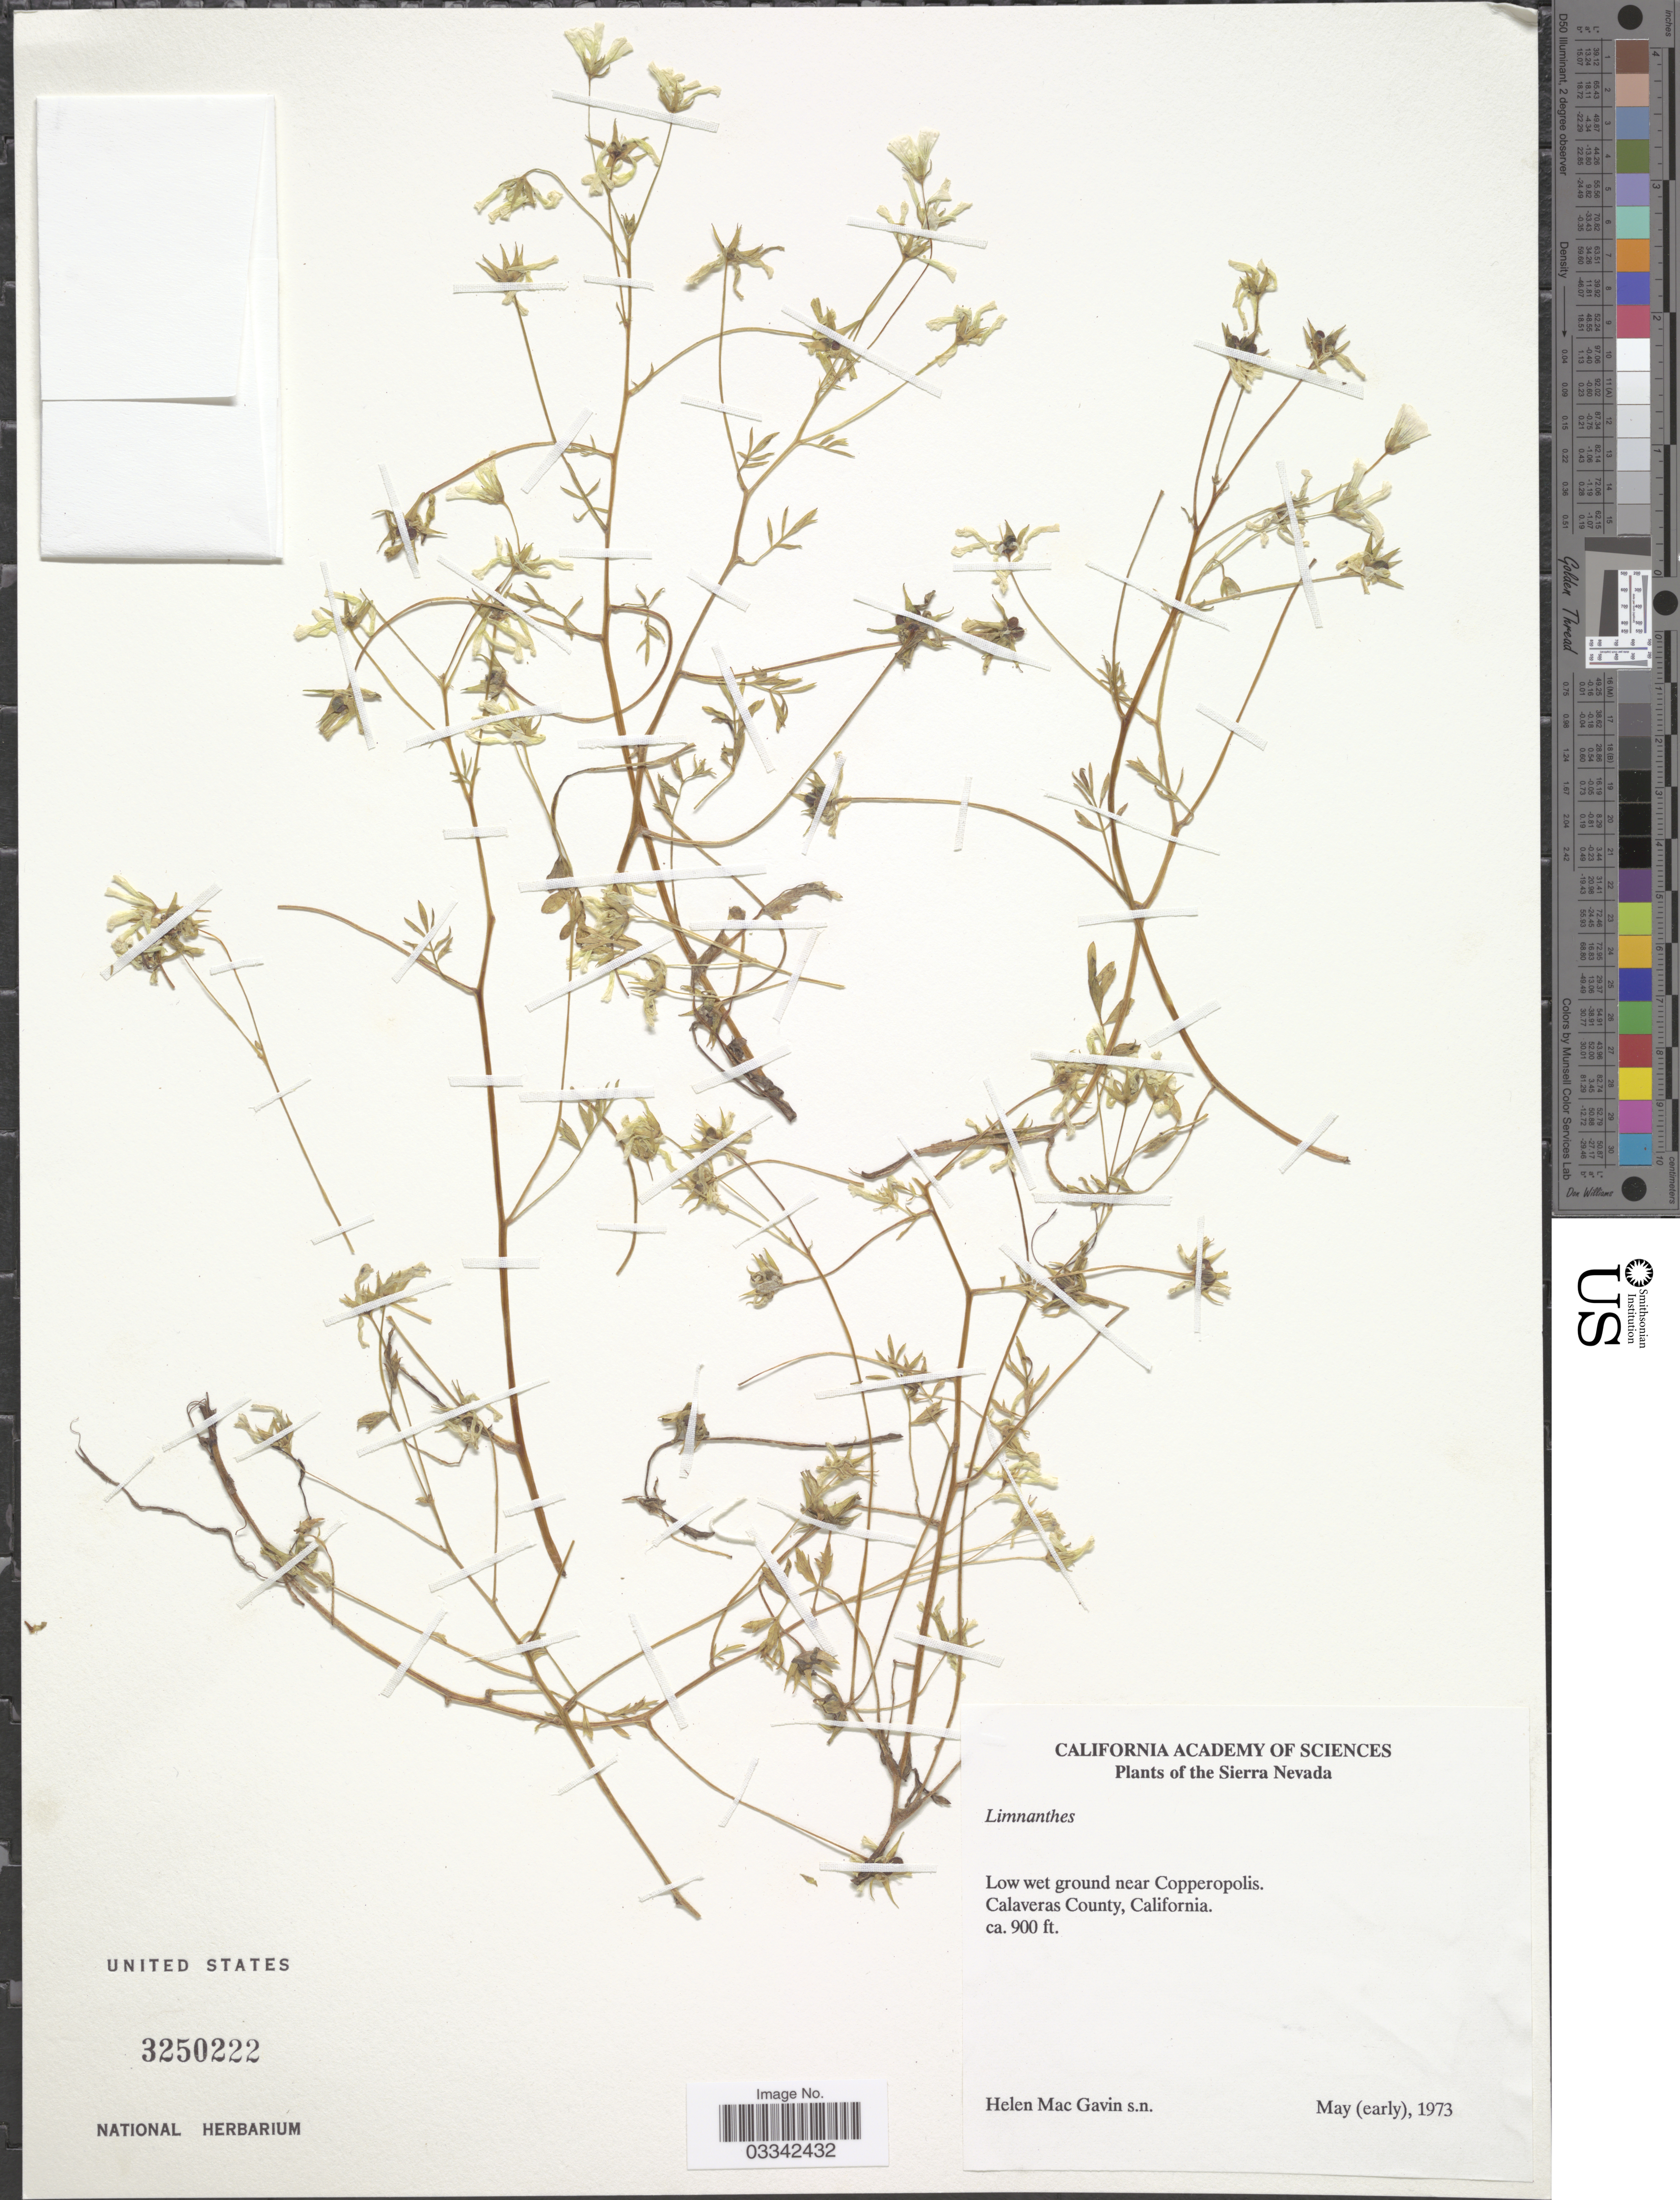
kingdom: Plantae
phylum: Tracheophyta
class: Magnoliopsida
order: Brassicales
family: Limnanthaceae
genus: Limnanthes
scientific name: Limnanthes sp.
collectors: H. Gavin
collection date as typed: May (early), 1973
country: United States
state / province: Nevada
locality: The Sierra Nevada. Calaveras County.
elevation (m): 274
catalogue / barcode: US 3250222